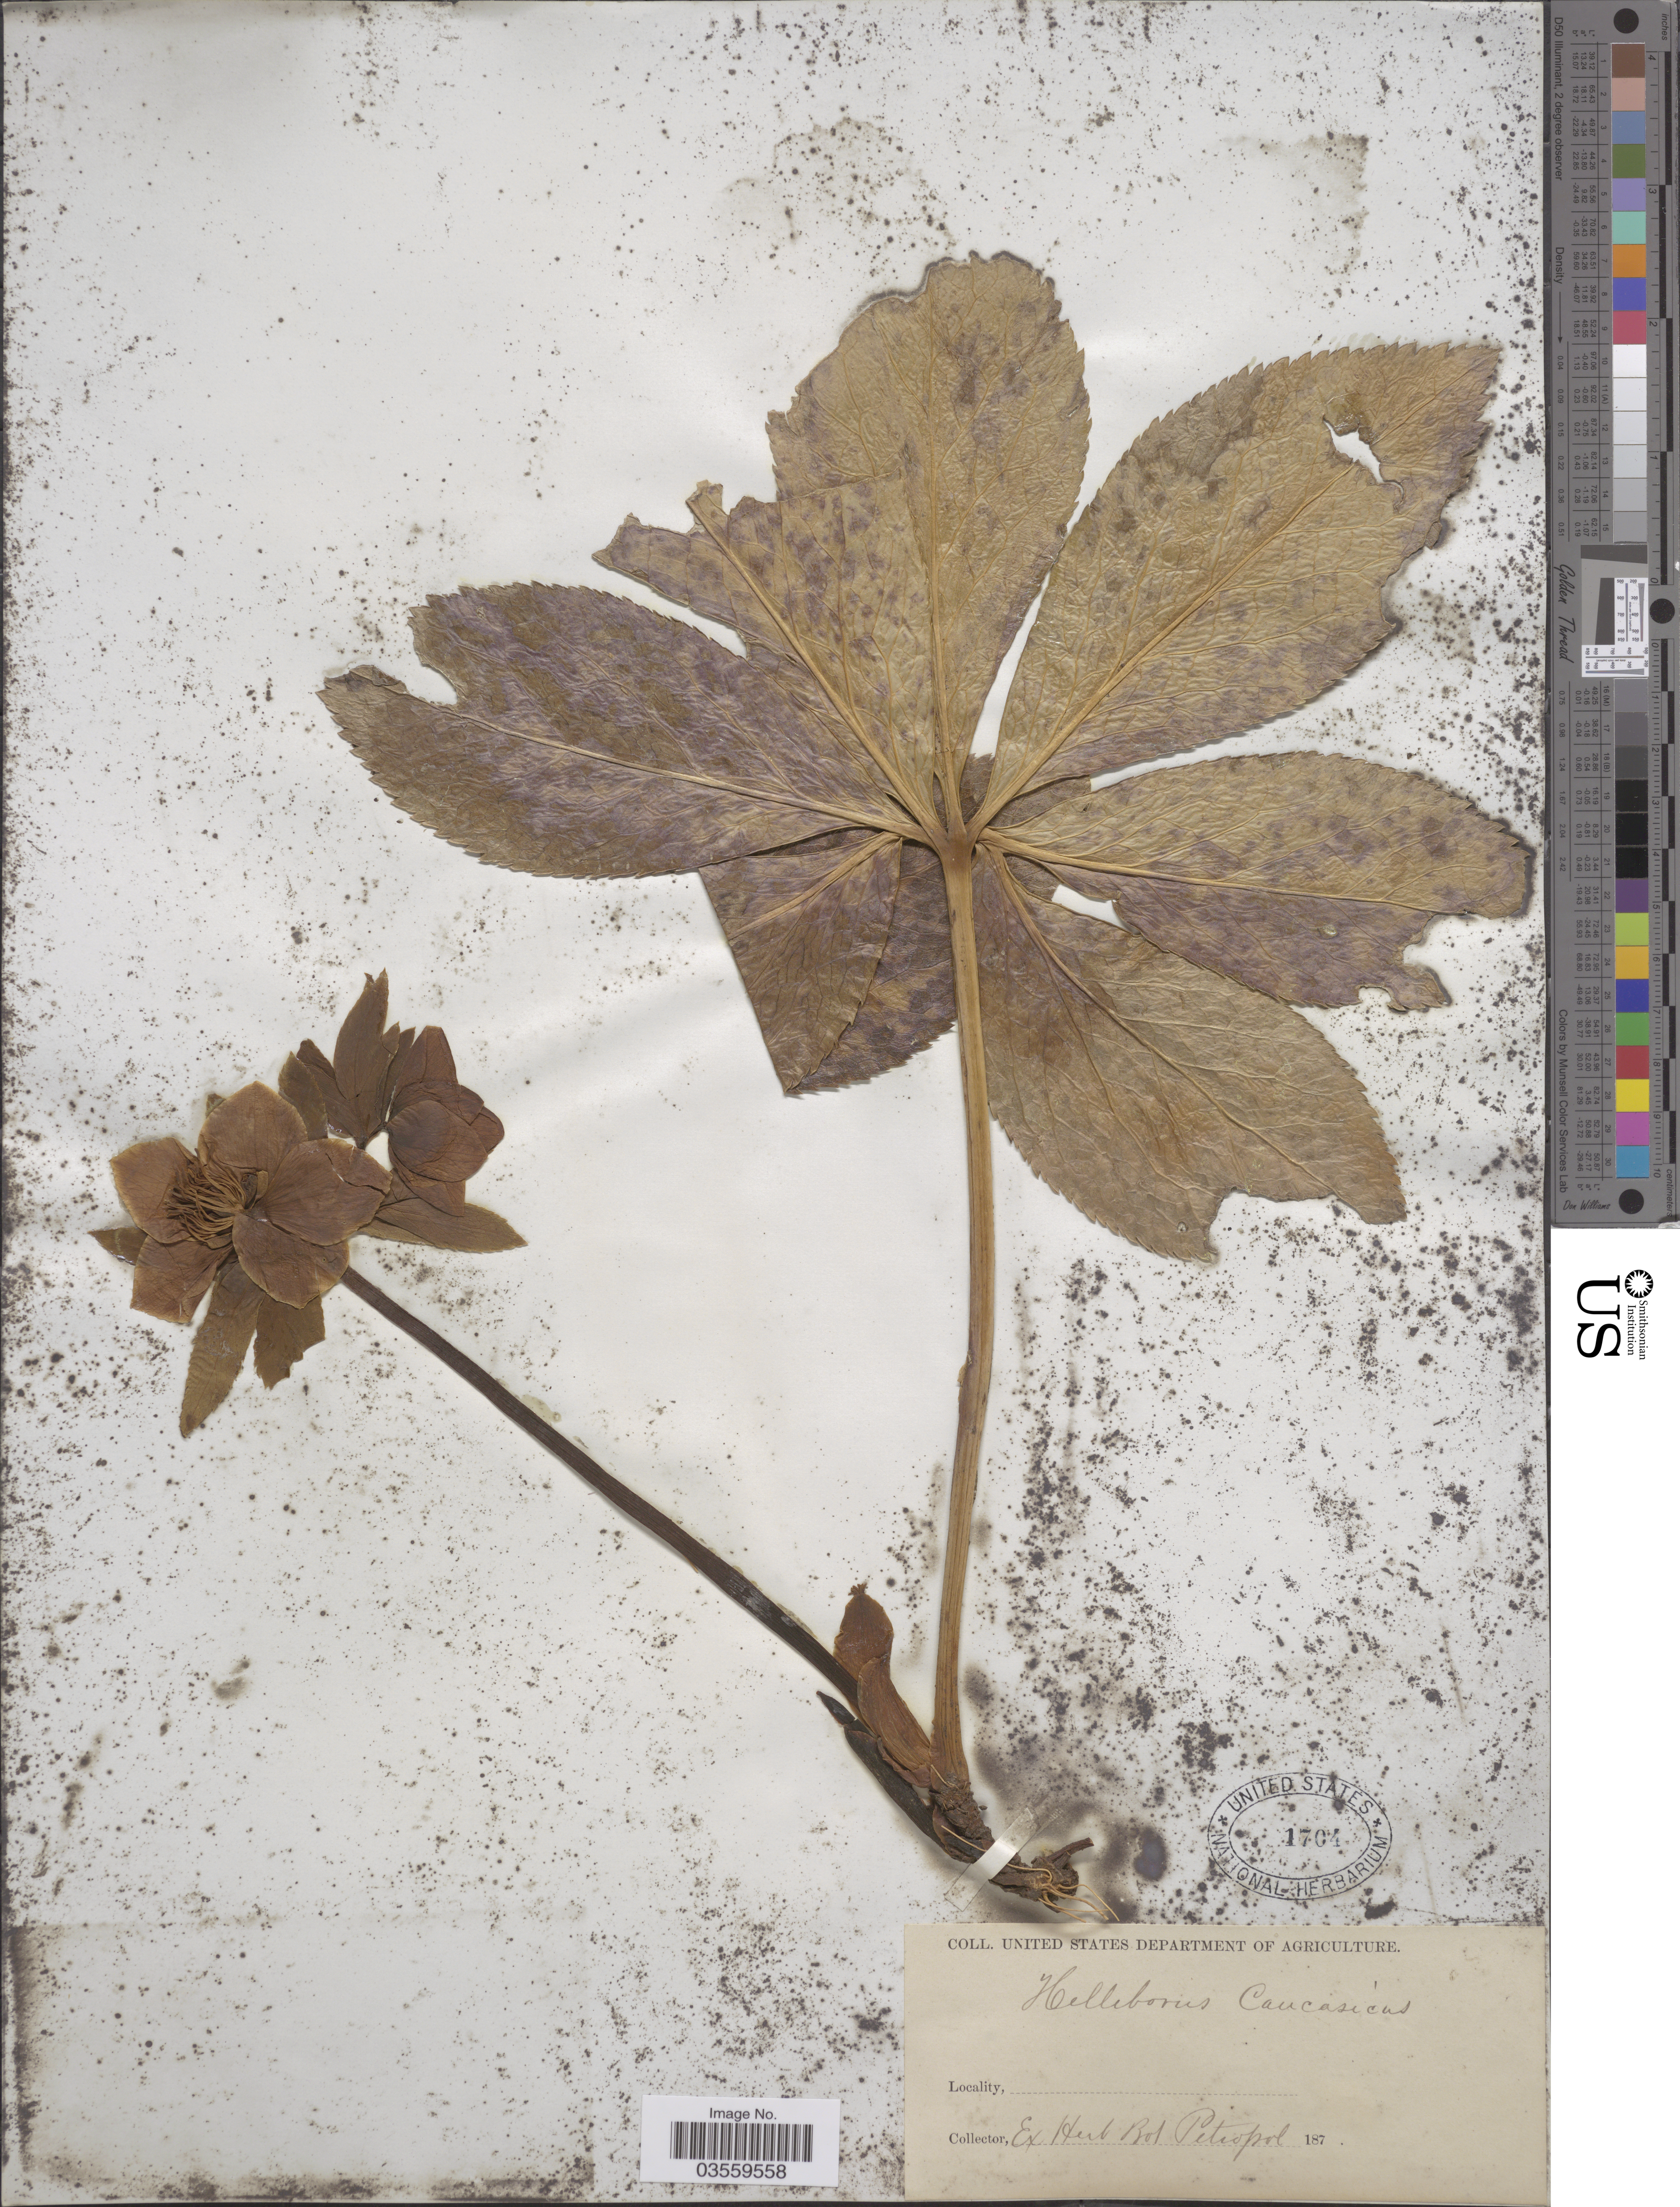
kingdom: Plantae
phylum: Tracheophyta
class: Magnoliopsida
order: Ranunculales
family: Ranunculaceae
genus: Helleborus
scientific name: Helleborus caucasicus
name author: A. Braun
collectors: ex Horto Bot. Petropolitano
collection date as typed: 187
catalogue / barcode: US 1704